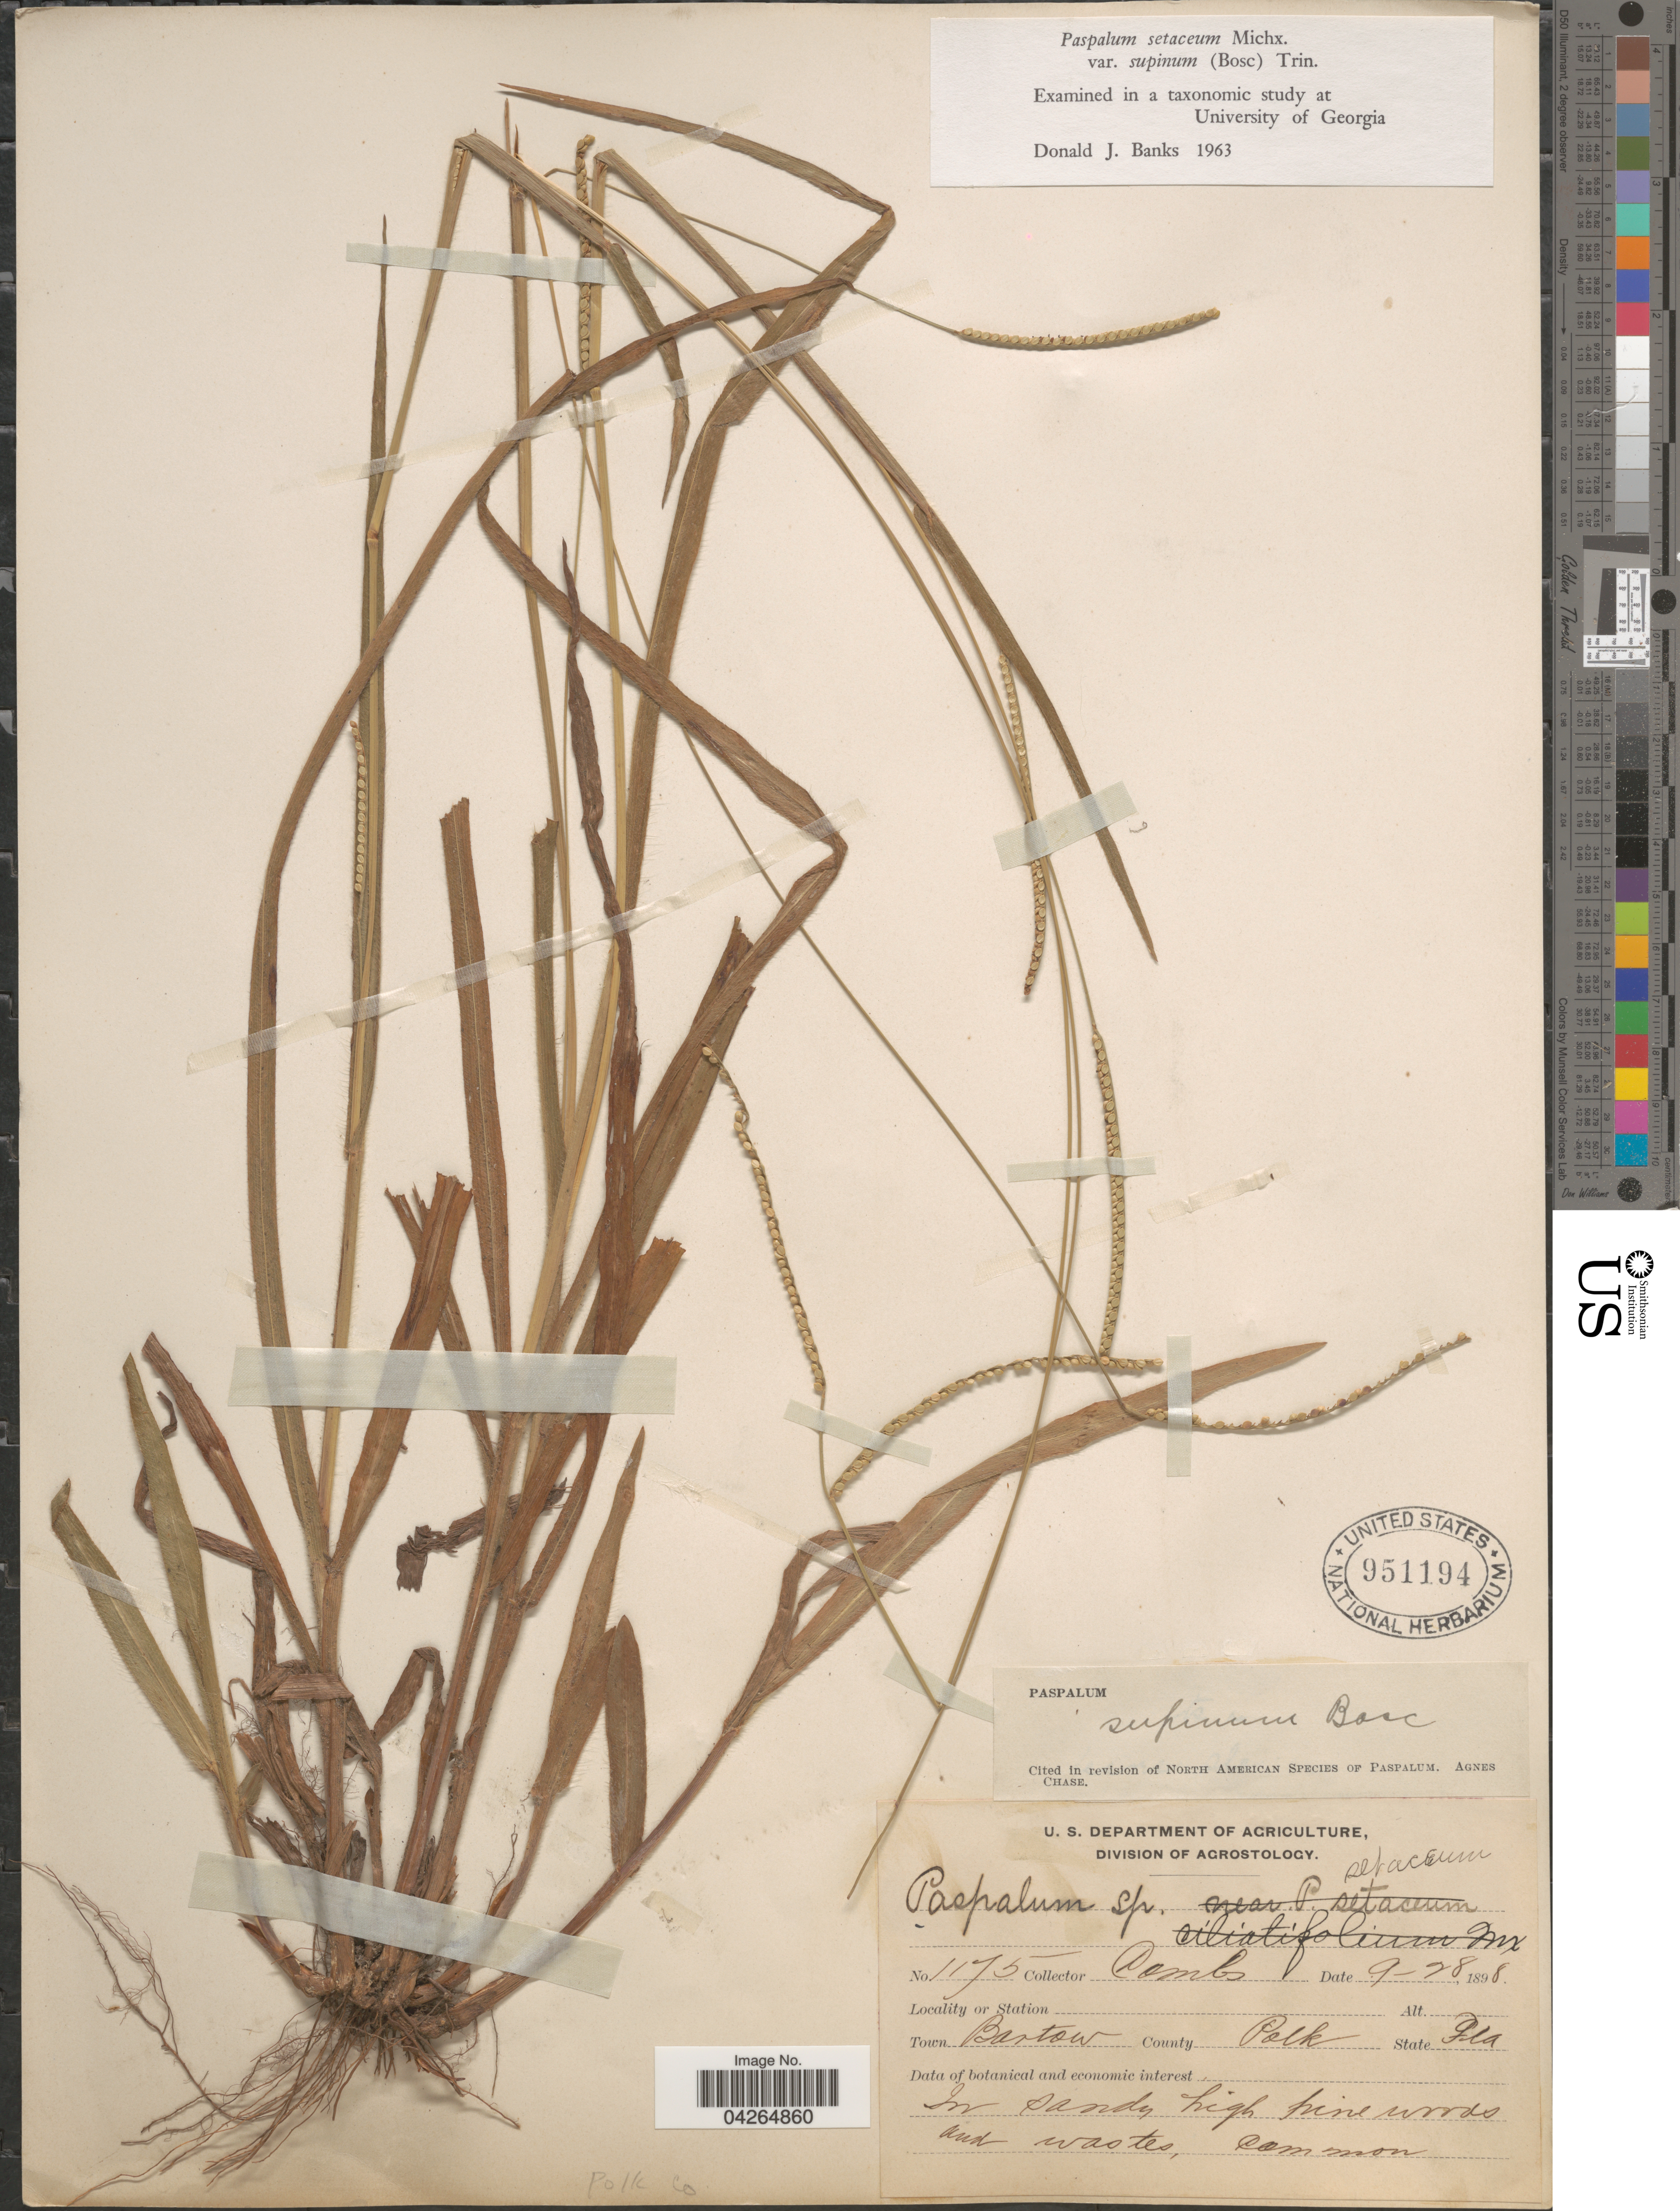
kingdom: Plantae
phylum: Tracheophyta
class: Liliopsida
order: Poales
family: Poaceae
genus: Paspalum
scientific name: Paspalum setaceum var. supinum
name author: (Bosc ex Poir.) Trin.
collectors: -. Combs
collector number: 1175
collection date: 1898-09-28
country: United States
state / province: Florida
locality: Town Bartow. County Polk.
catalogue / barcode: US 951194